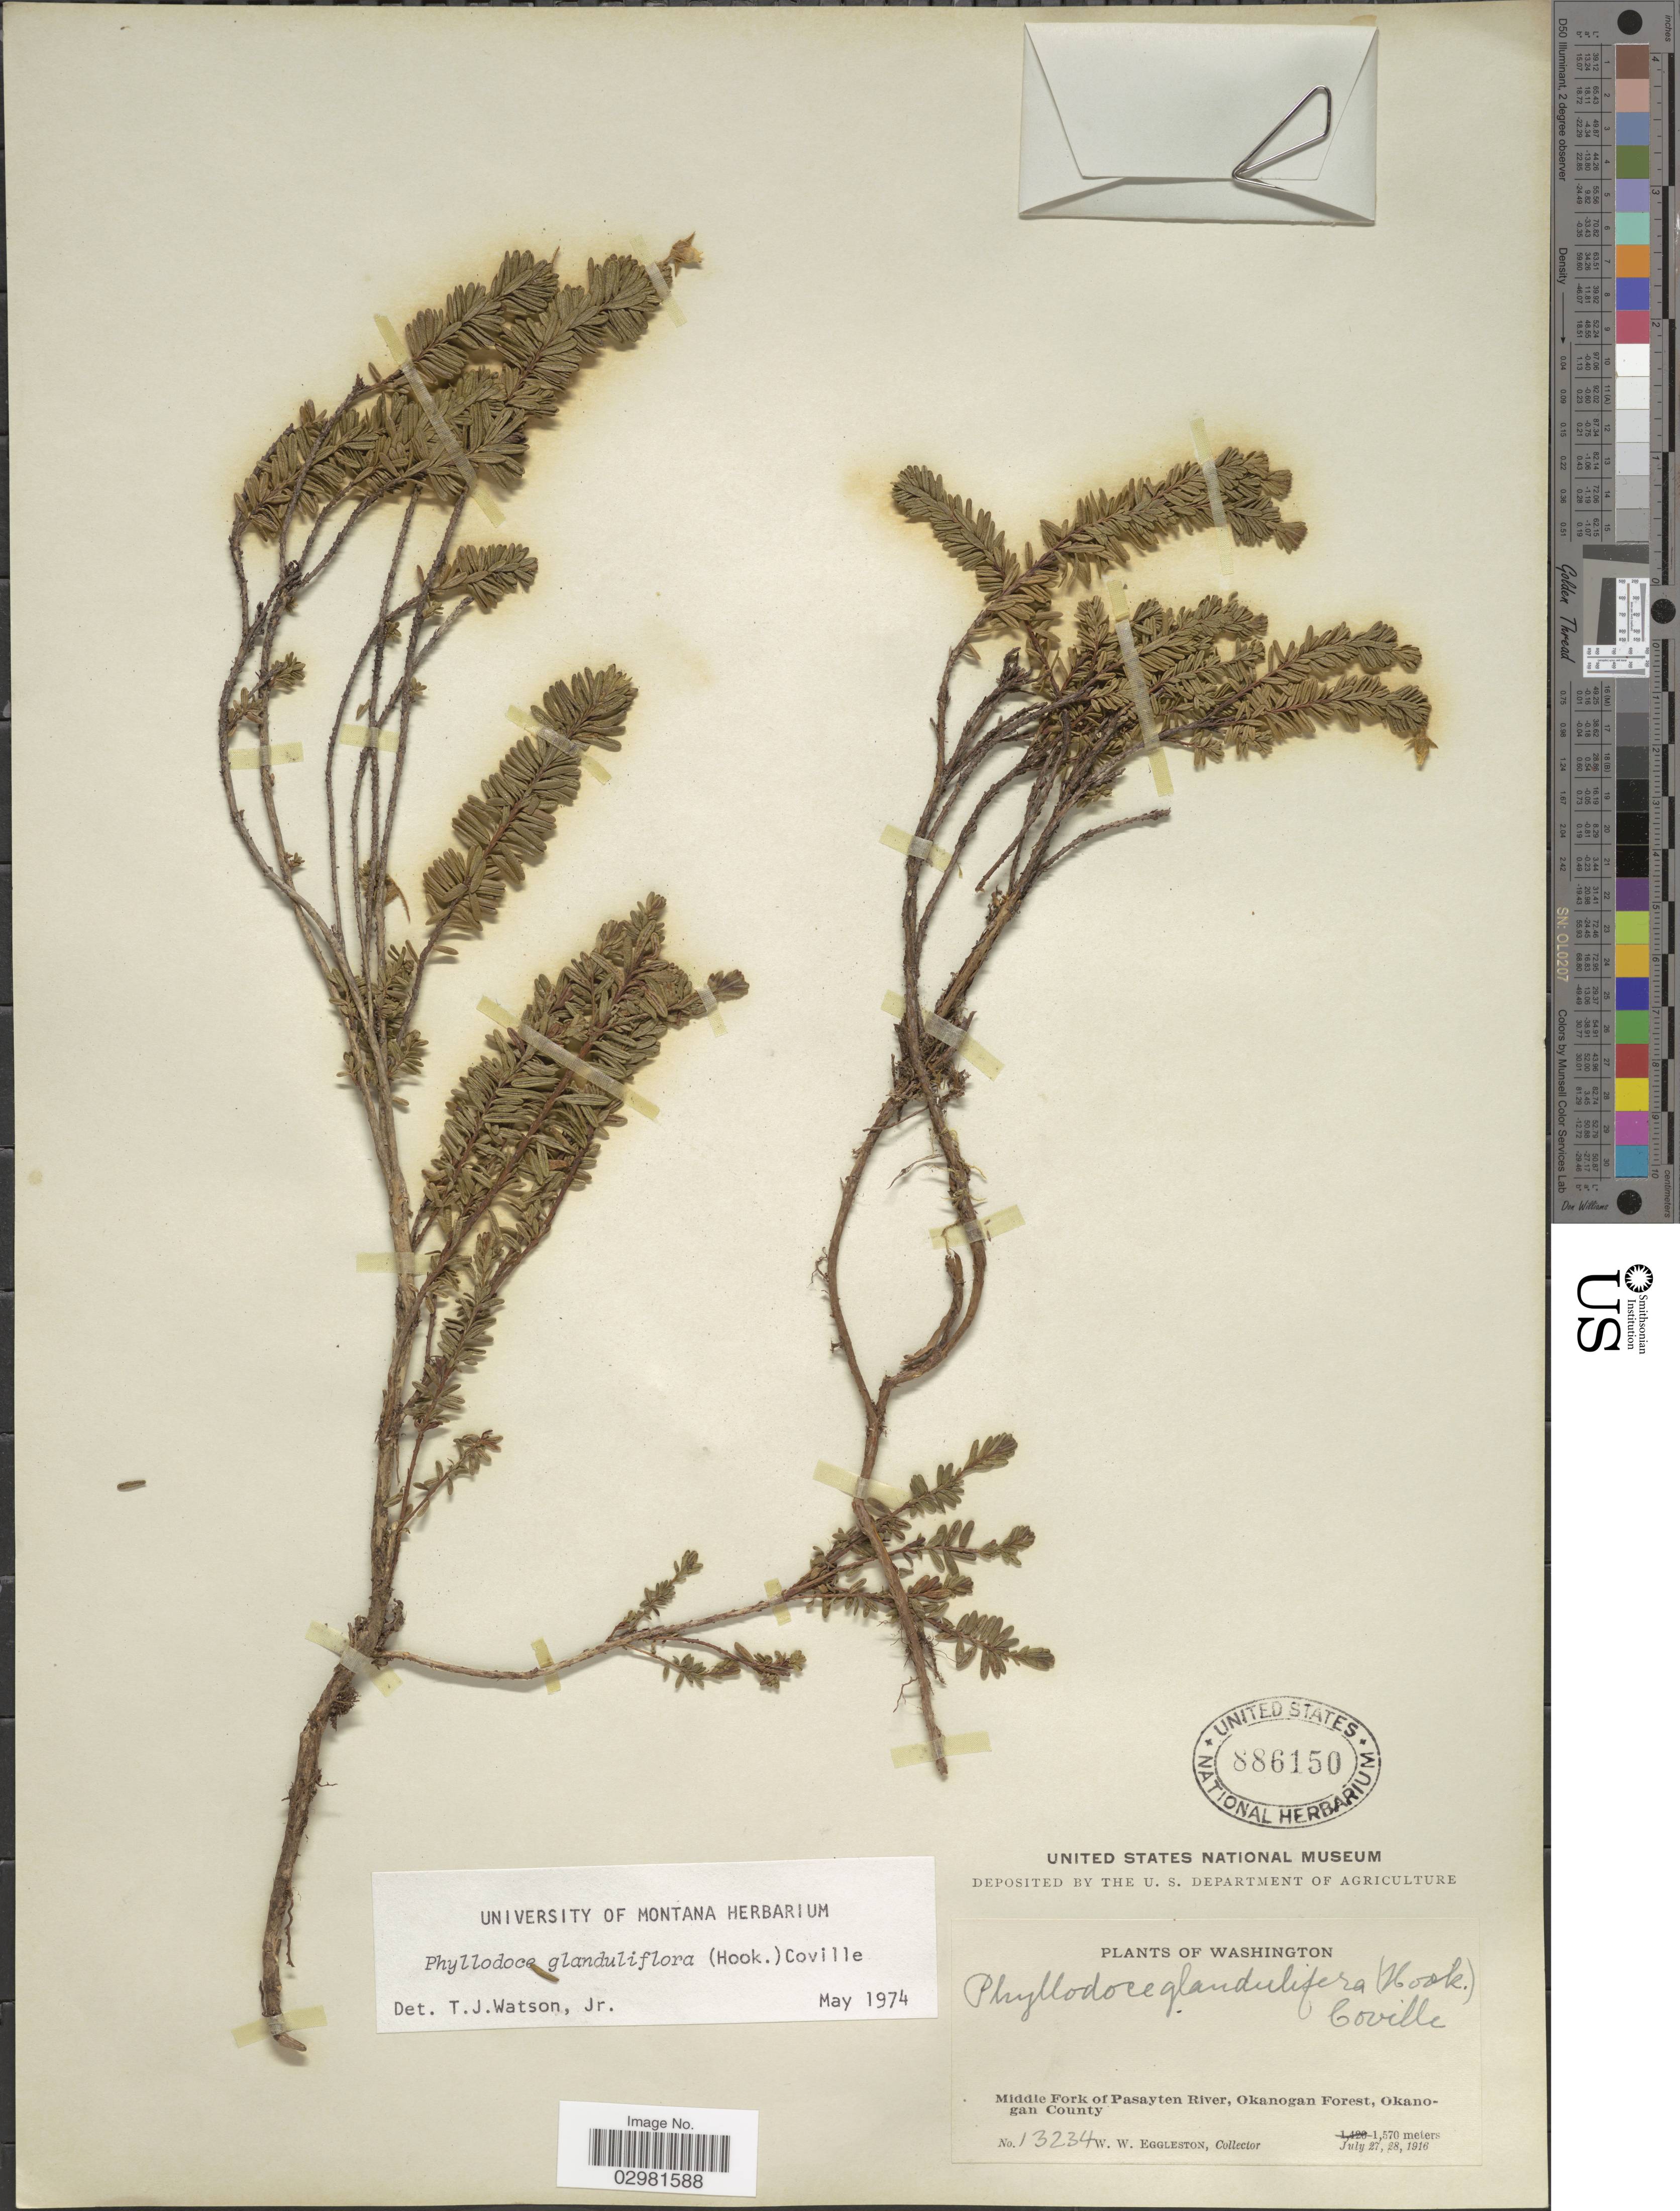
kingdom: Plantae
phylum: Tracheophyta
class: Magnoliopsida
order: Ericales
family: Ericaceae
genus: Phyllodoce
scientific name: Phyllodoce glanduliflora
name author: (Hook.) Coville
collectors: W. W. Eggleston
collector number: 13234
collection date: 1916-07-27/1916-07-28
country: United States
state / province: Washington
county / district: Okanogan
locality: Middle Fork of Pasayten River, Okanogan Forest, Okanogan County.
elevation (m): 1570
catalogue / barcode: US 886150